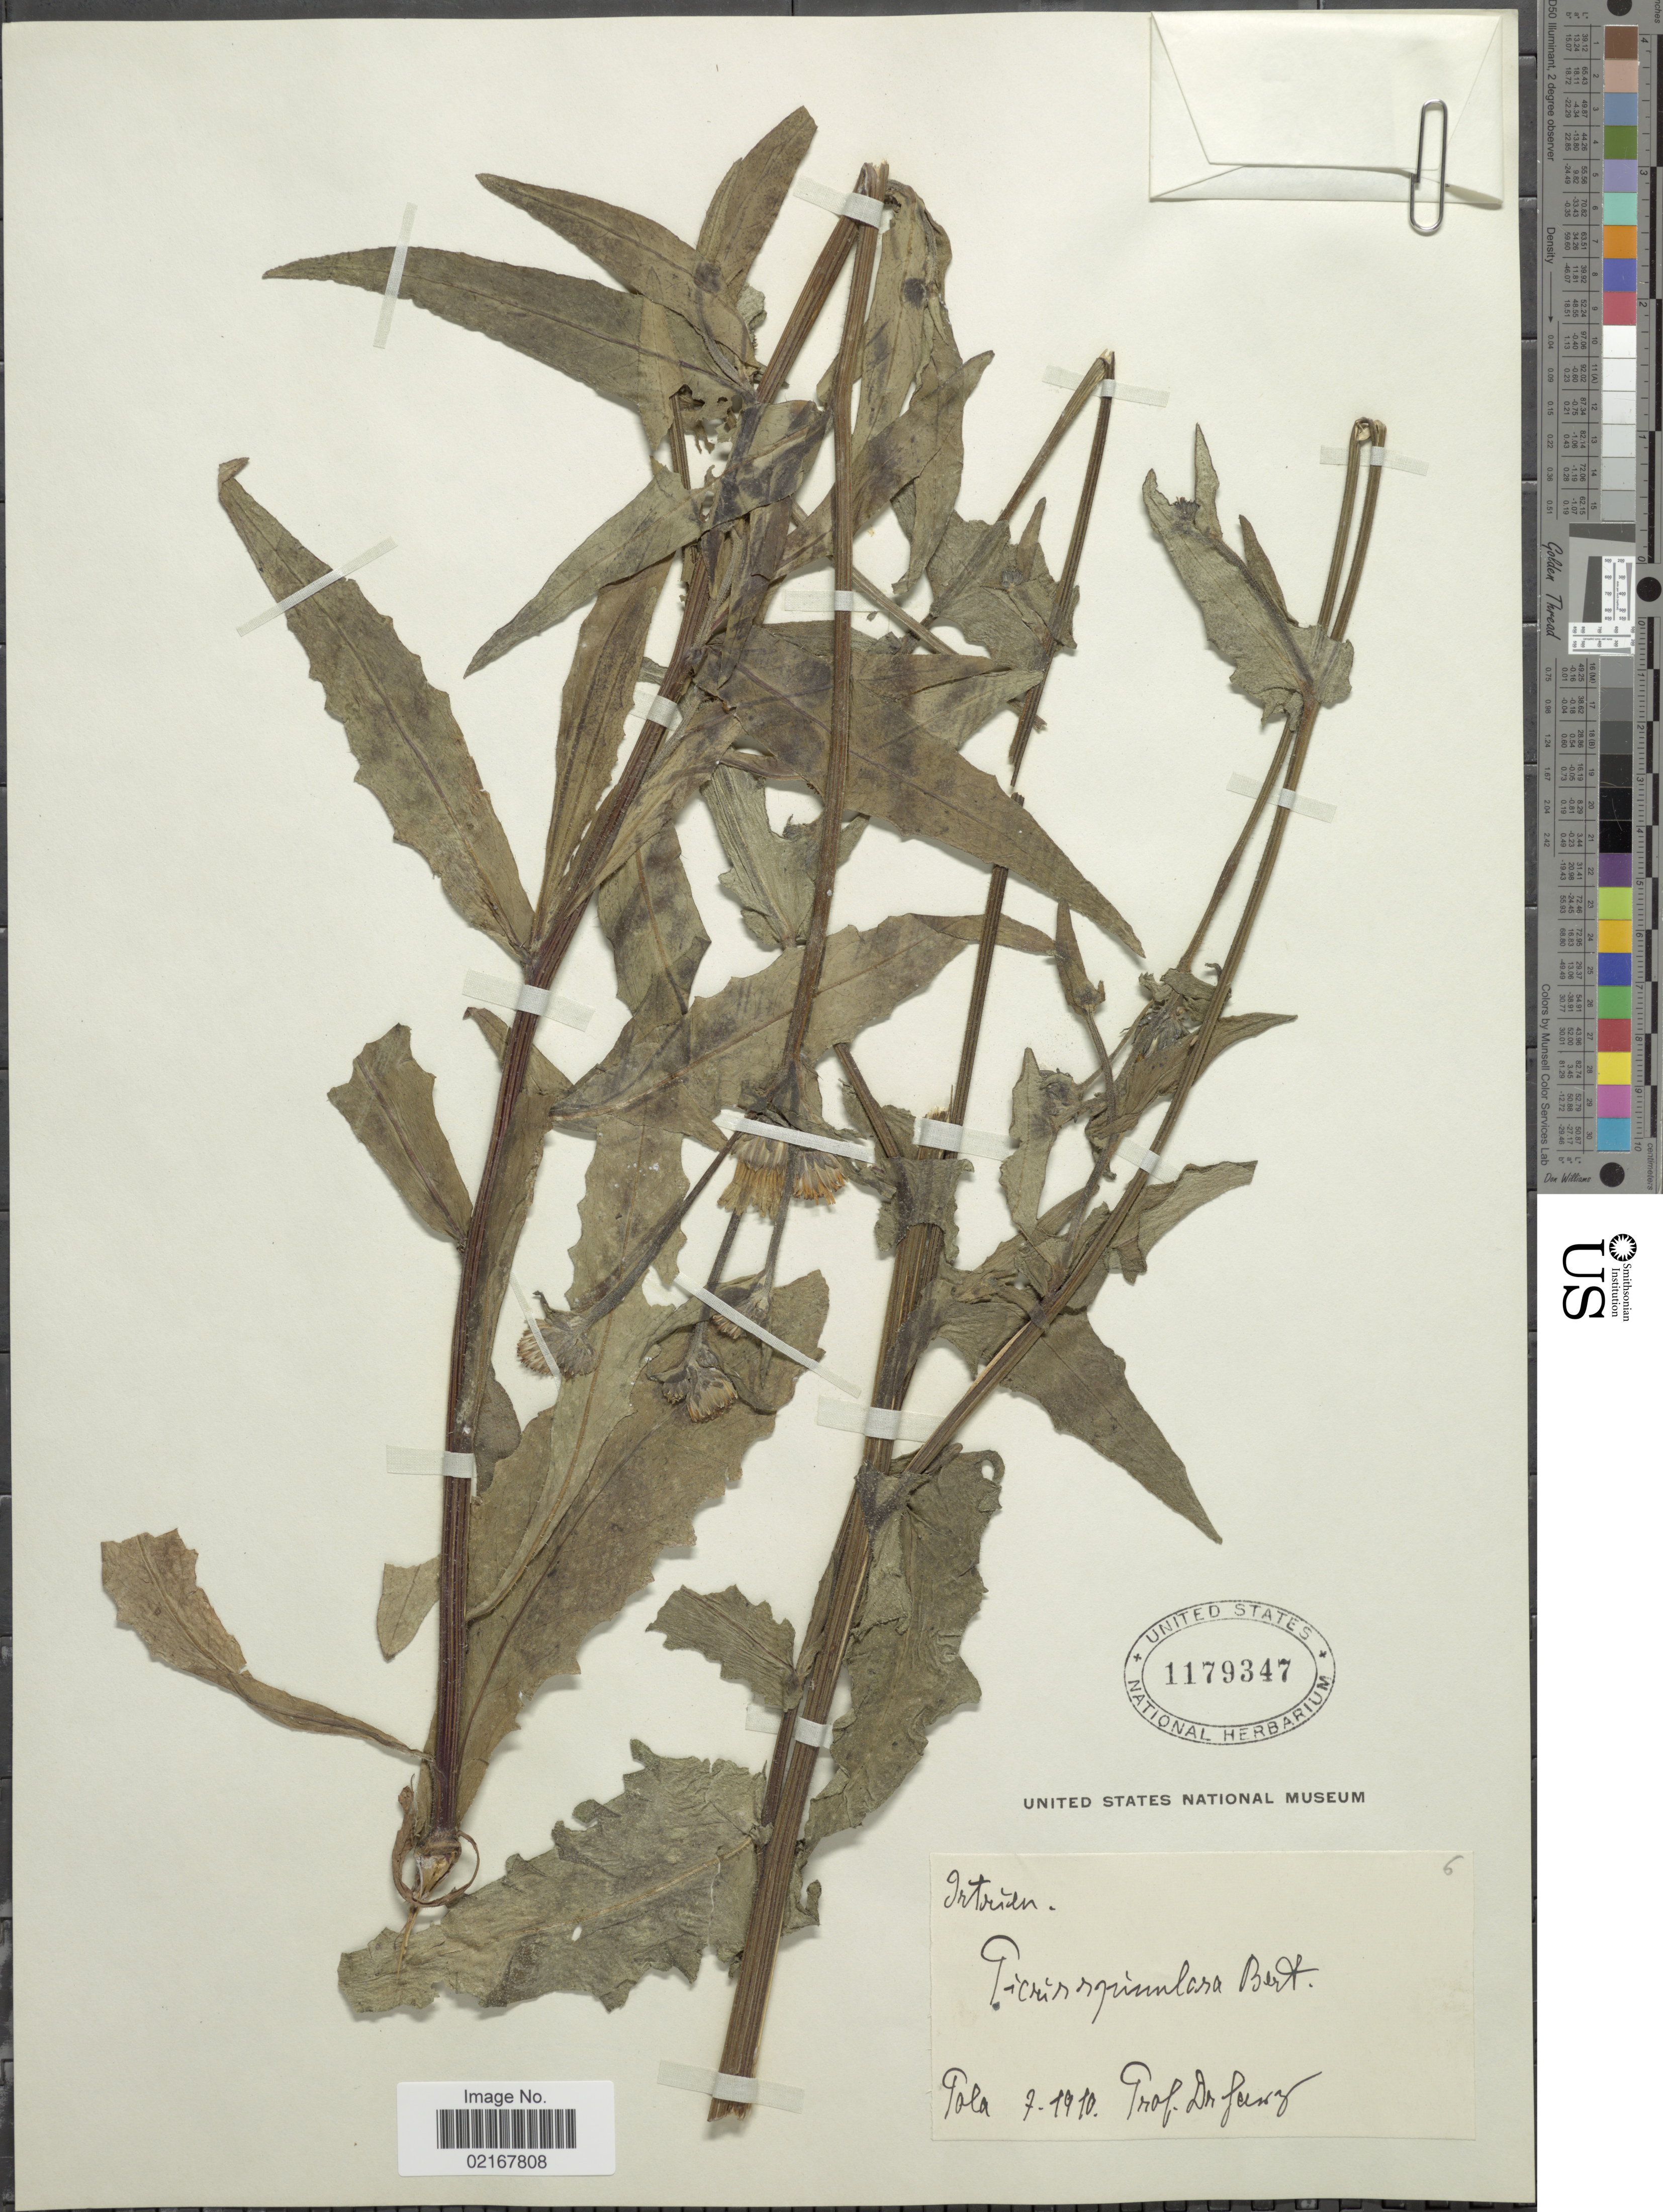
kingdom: Plantae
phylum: Tracheophyta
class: Magnoliopsida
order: Asterales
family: Asteraceae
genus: Picris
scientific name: Picris hieracioides subsp. spinulosa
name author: (Guss.) Arcang.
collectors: P. Lang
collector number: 6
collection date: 1910-07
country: Croatia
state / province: Istria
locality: Istrien, Pola [unsure placement]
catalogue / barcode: US 1179347